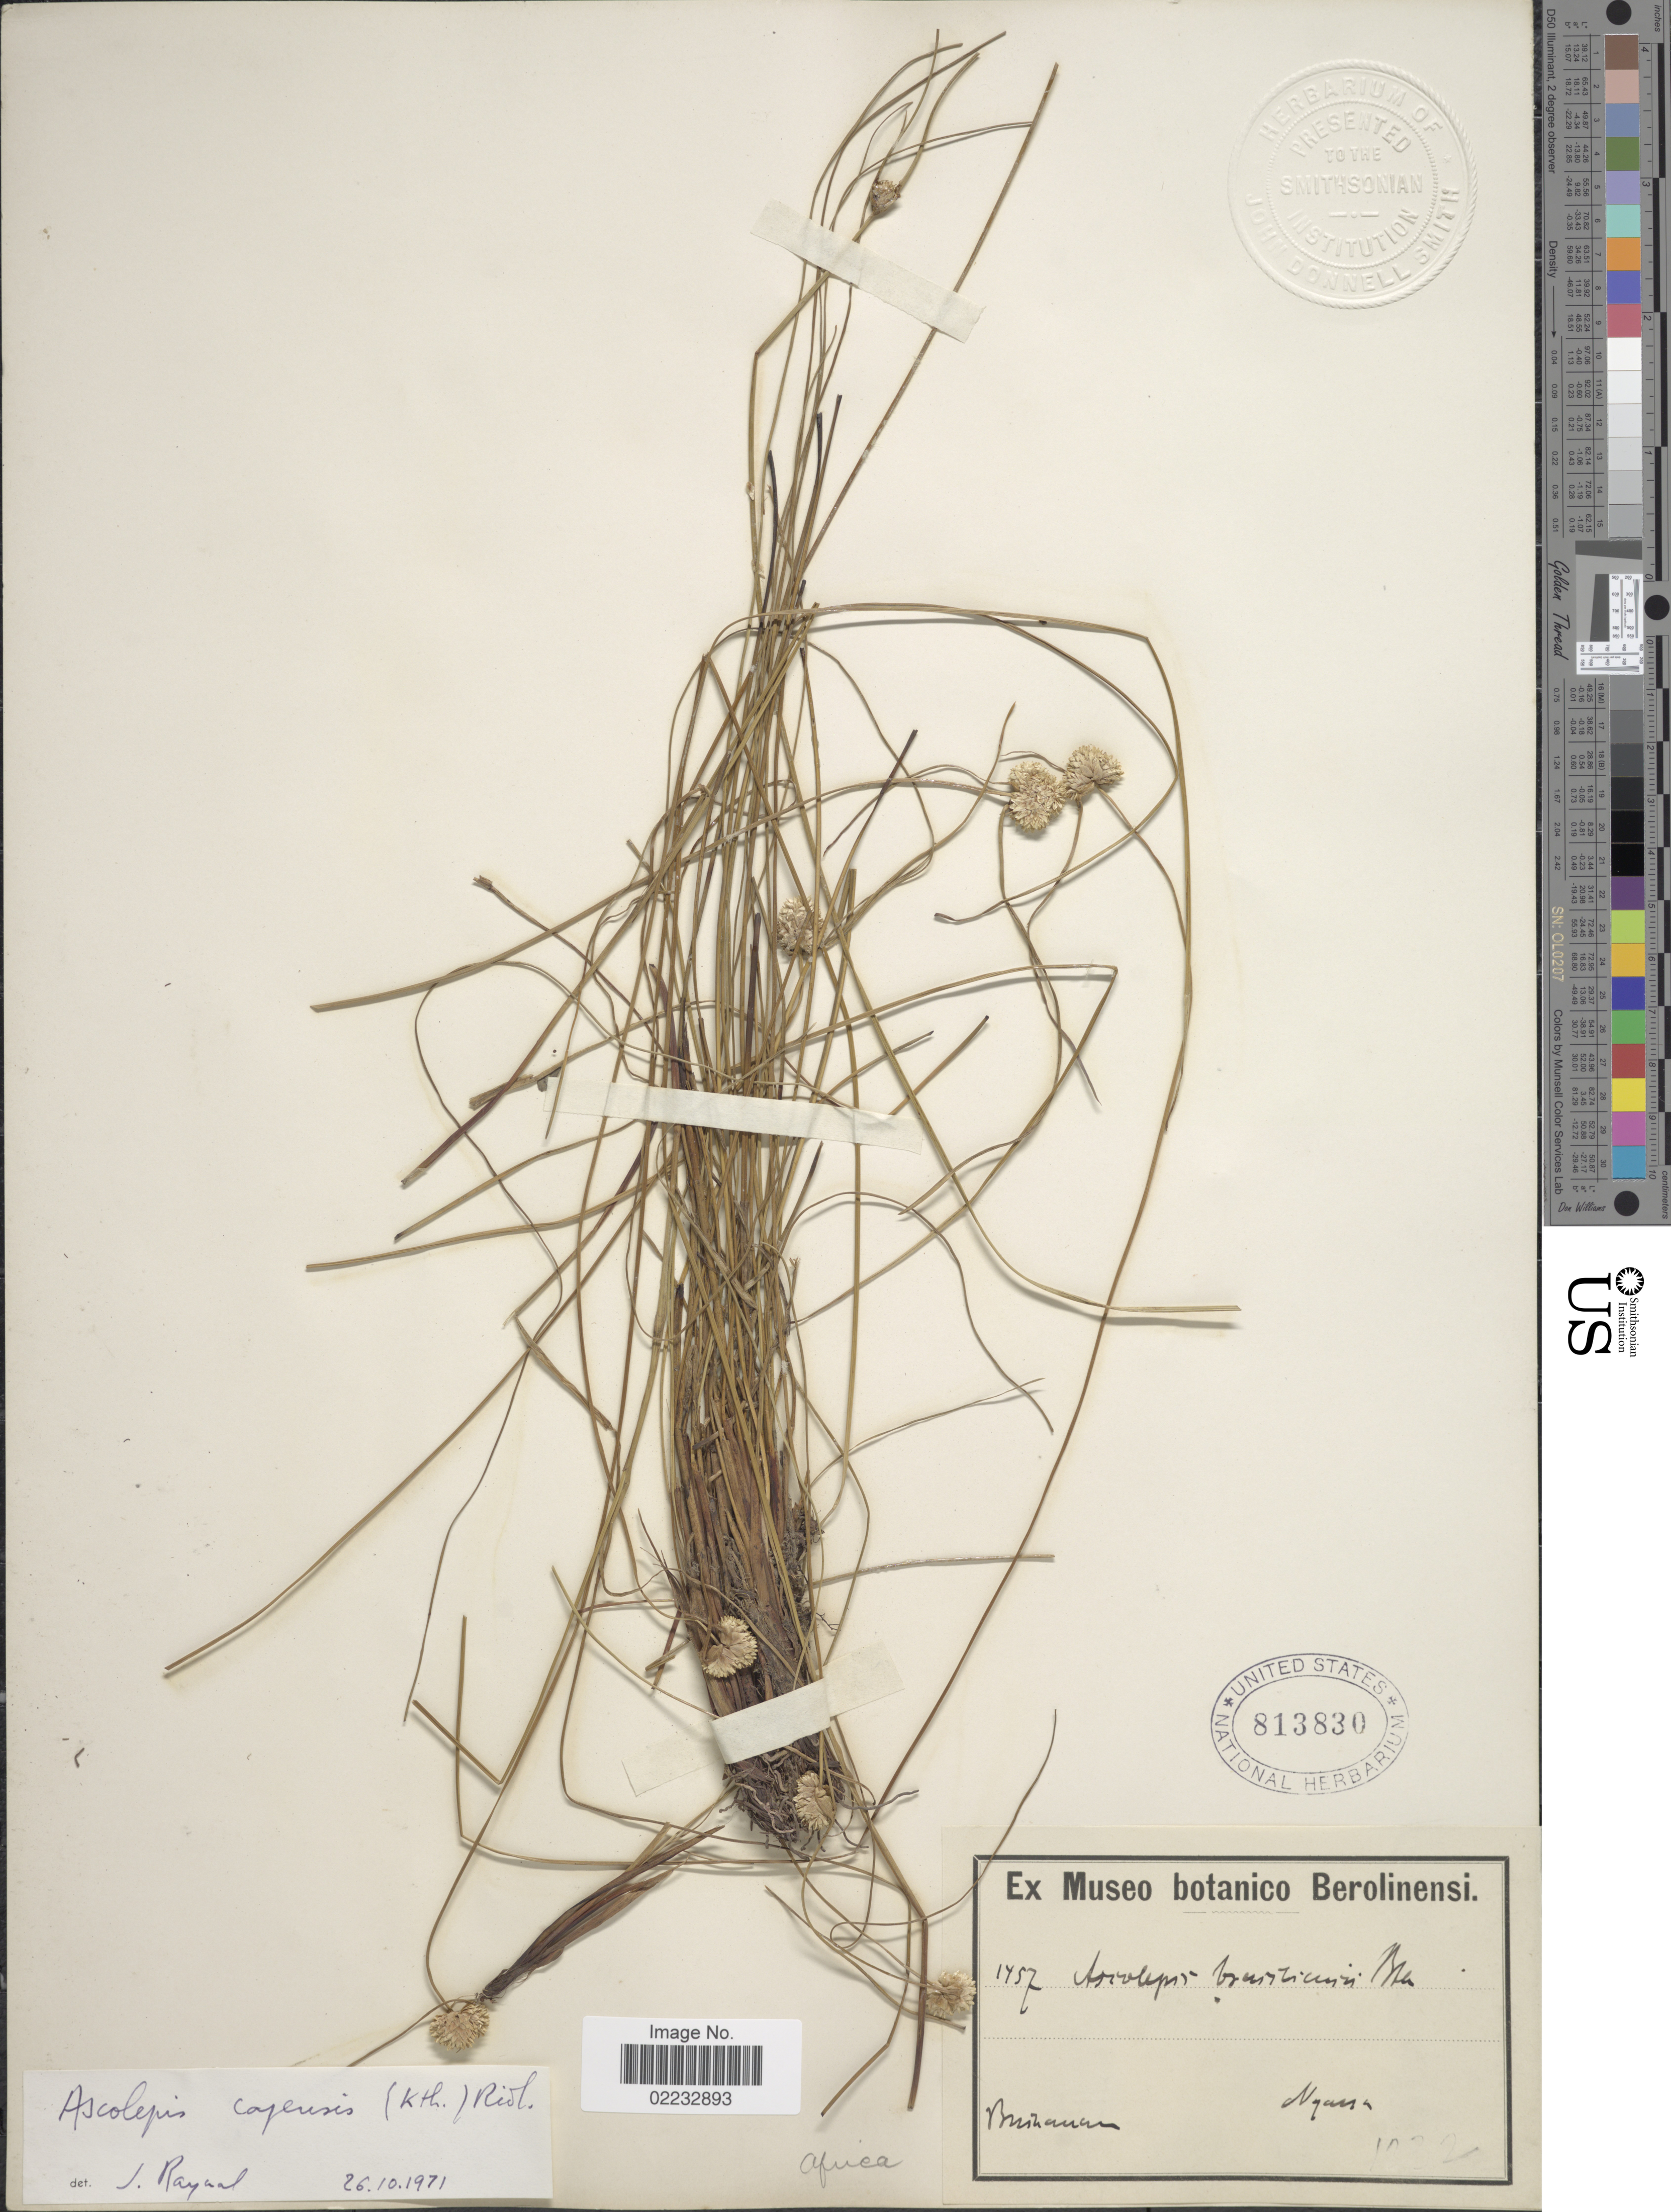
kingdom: Plantae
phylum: Tracheophyta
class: Liliopsida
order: Poales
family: Cyperaceae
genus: Cyperus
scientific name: Cyperus ascocapensis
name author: Bauters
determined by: Strong, M. T., (US), Smithsonian Institution - National Museum of Natural History (UNITED STATES)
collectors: -. Buchanan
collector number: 1457*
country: Malawi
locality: Nyassa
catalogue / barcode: US 813830